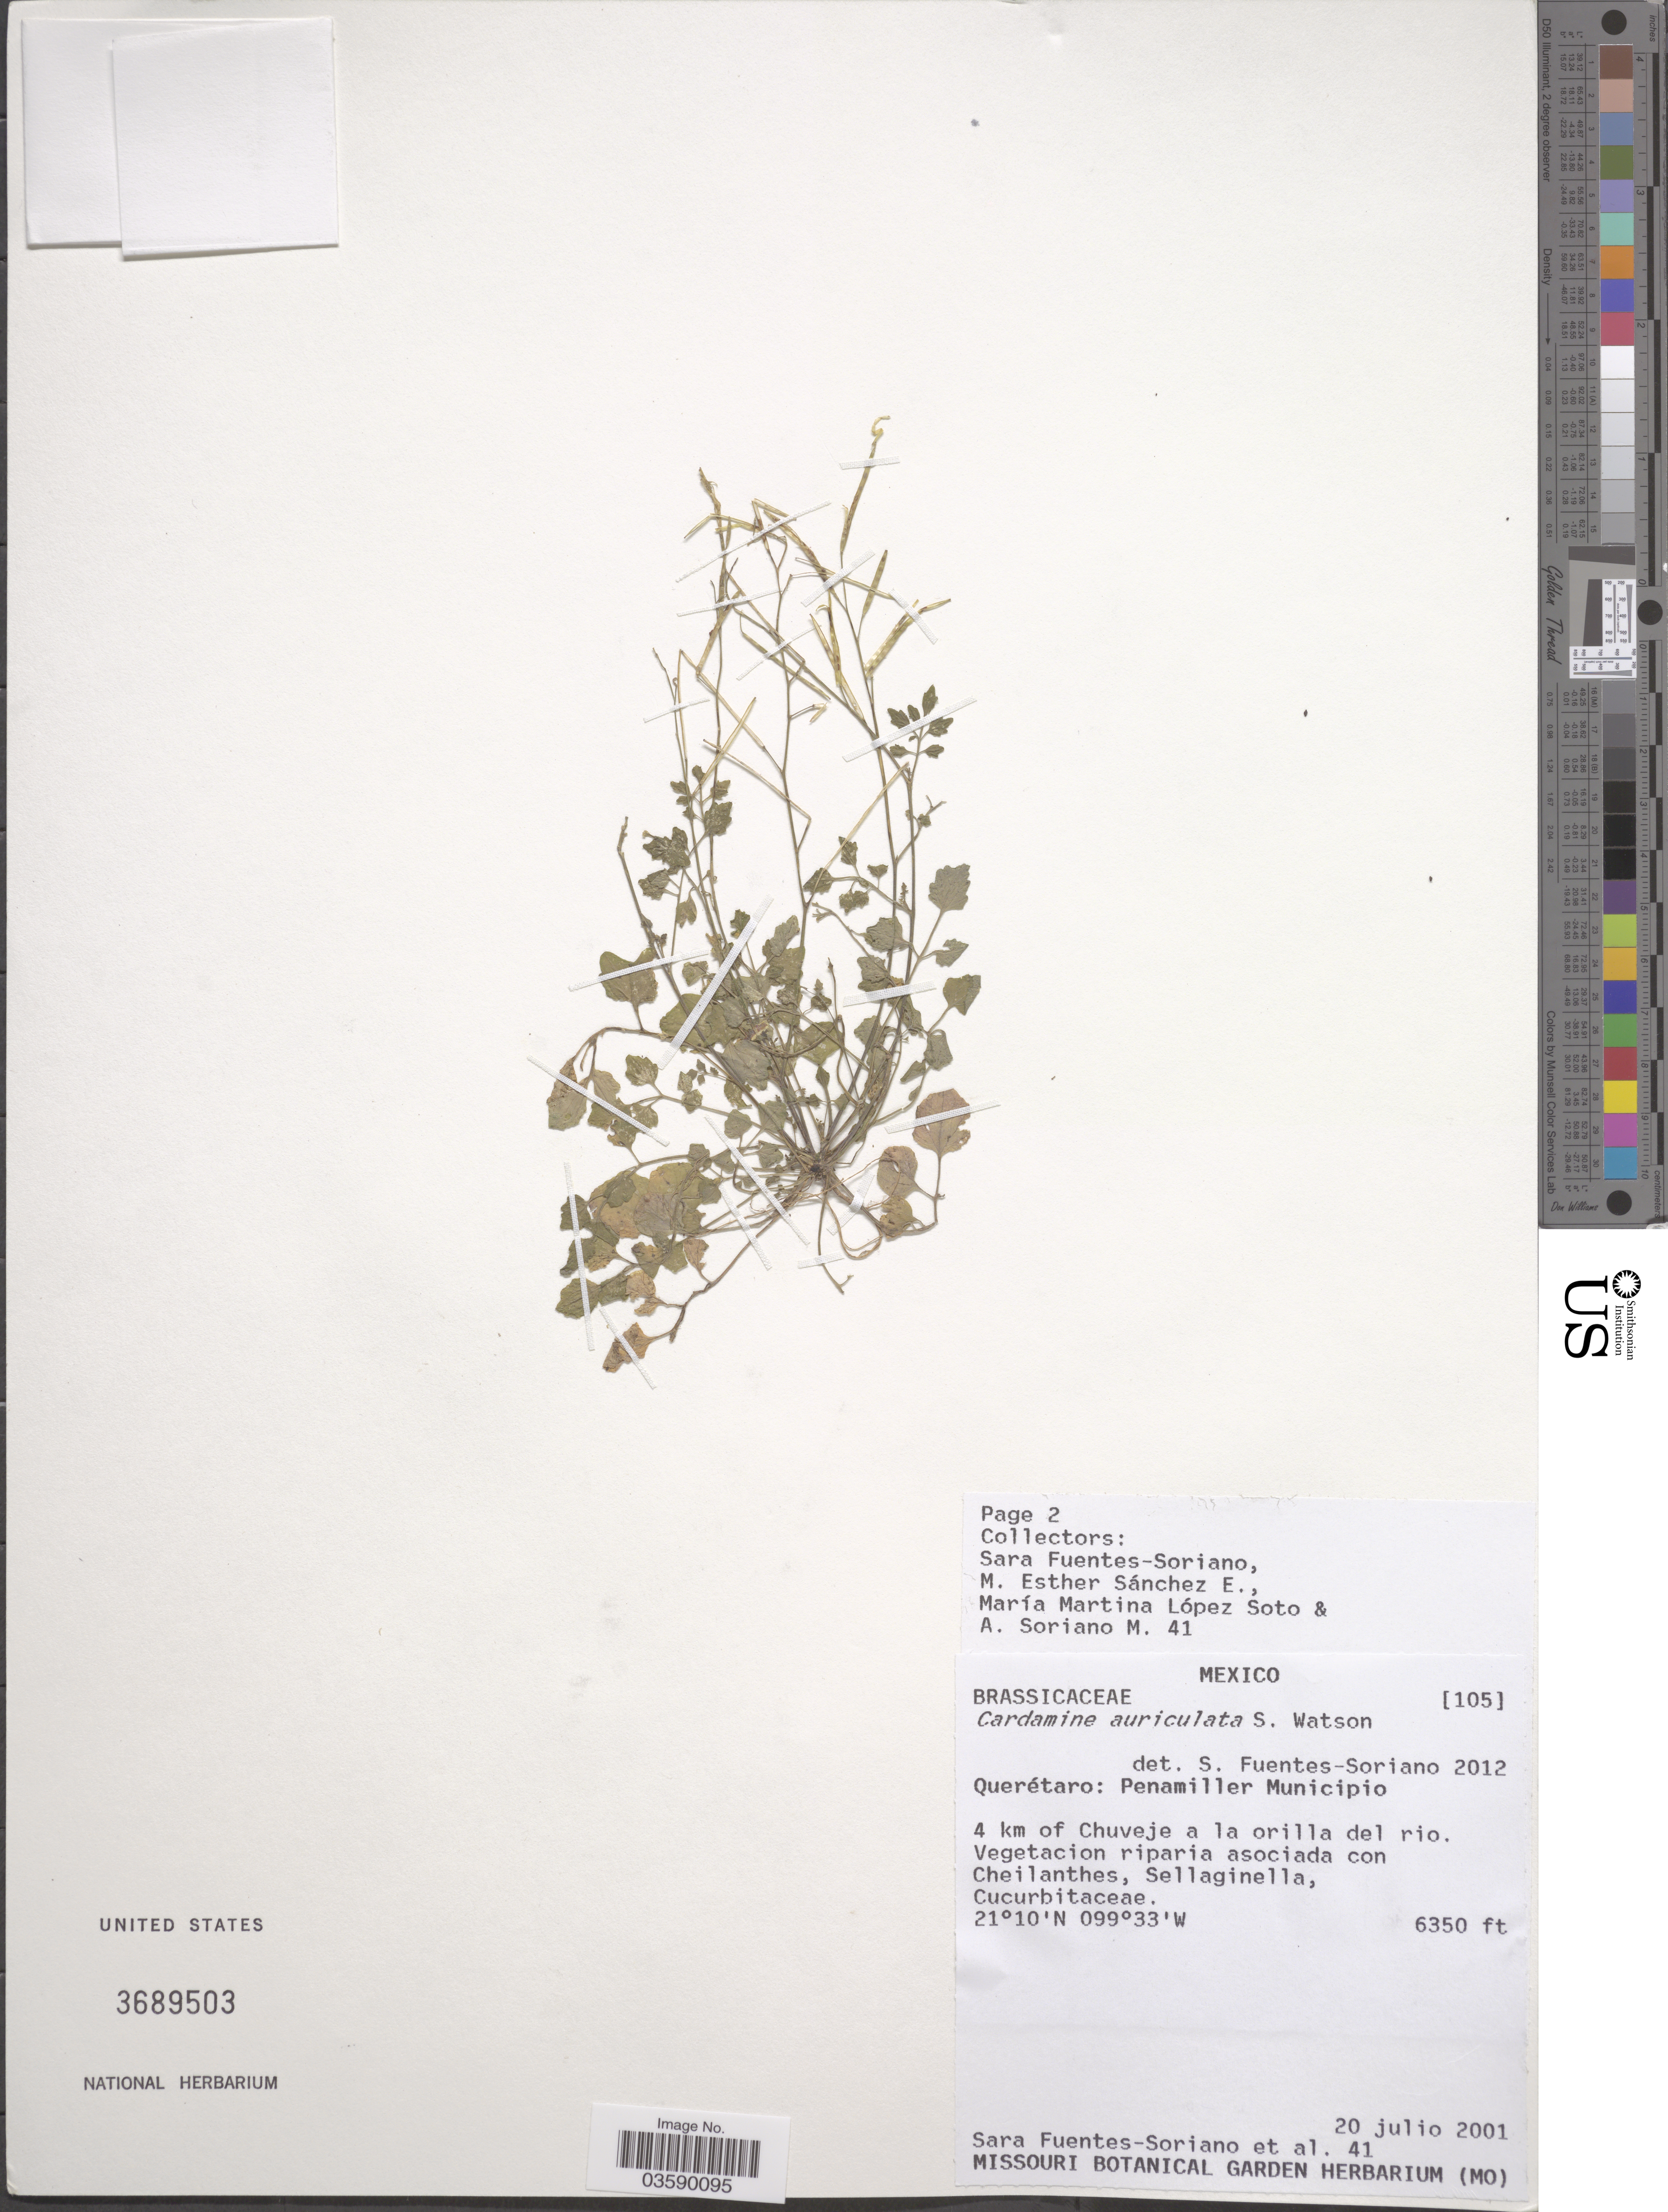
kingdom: Plantae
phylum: Tracheophyta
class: Magnoliopsida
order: Brassicales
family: Brassicaceae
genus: Cardamine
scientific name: Cardamine auriculata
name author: S. Watson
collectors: S. Fuentes-Soriano, E. Sánchez E., M. López Soto & A. Soriano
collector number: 41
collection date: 2001-07-20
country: Mexico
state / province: Querétaro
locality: Penamiller Municipio. 4 km of Chuveje a la orilla del rio.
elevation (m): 1935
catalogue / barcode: US 3689503